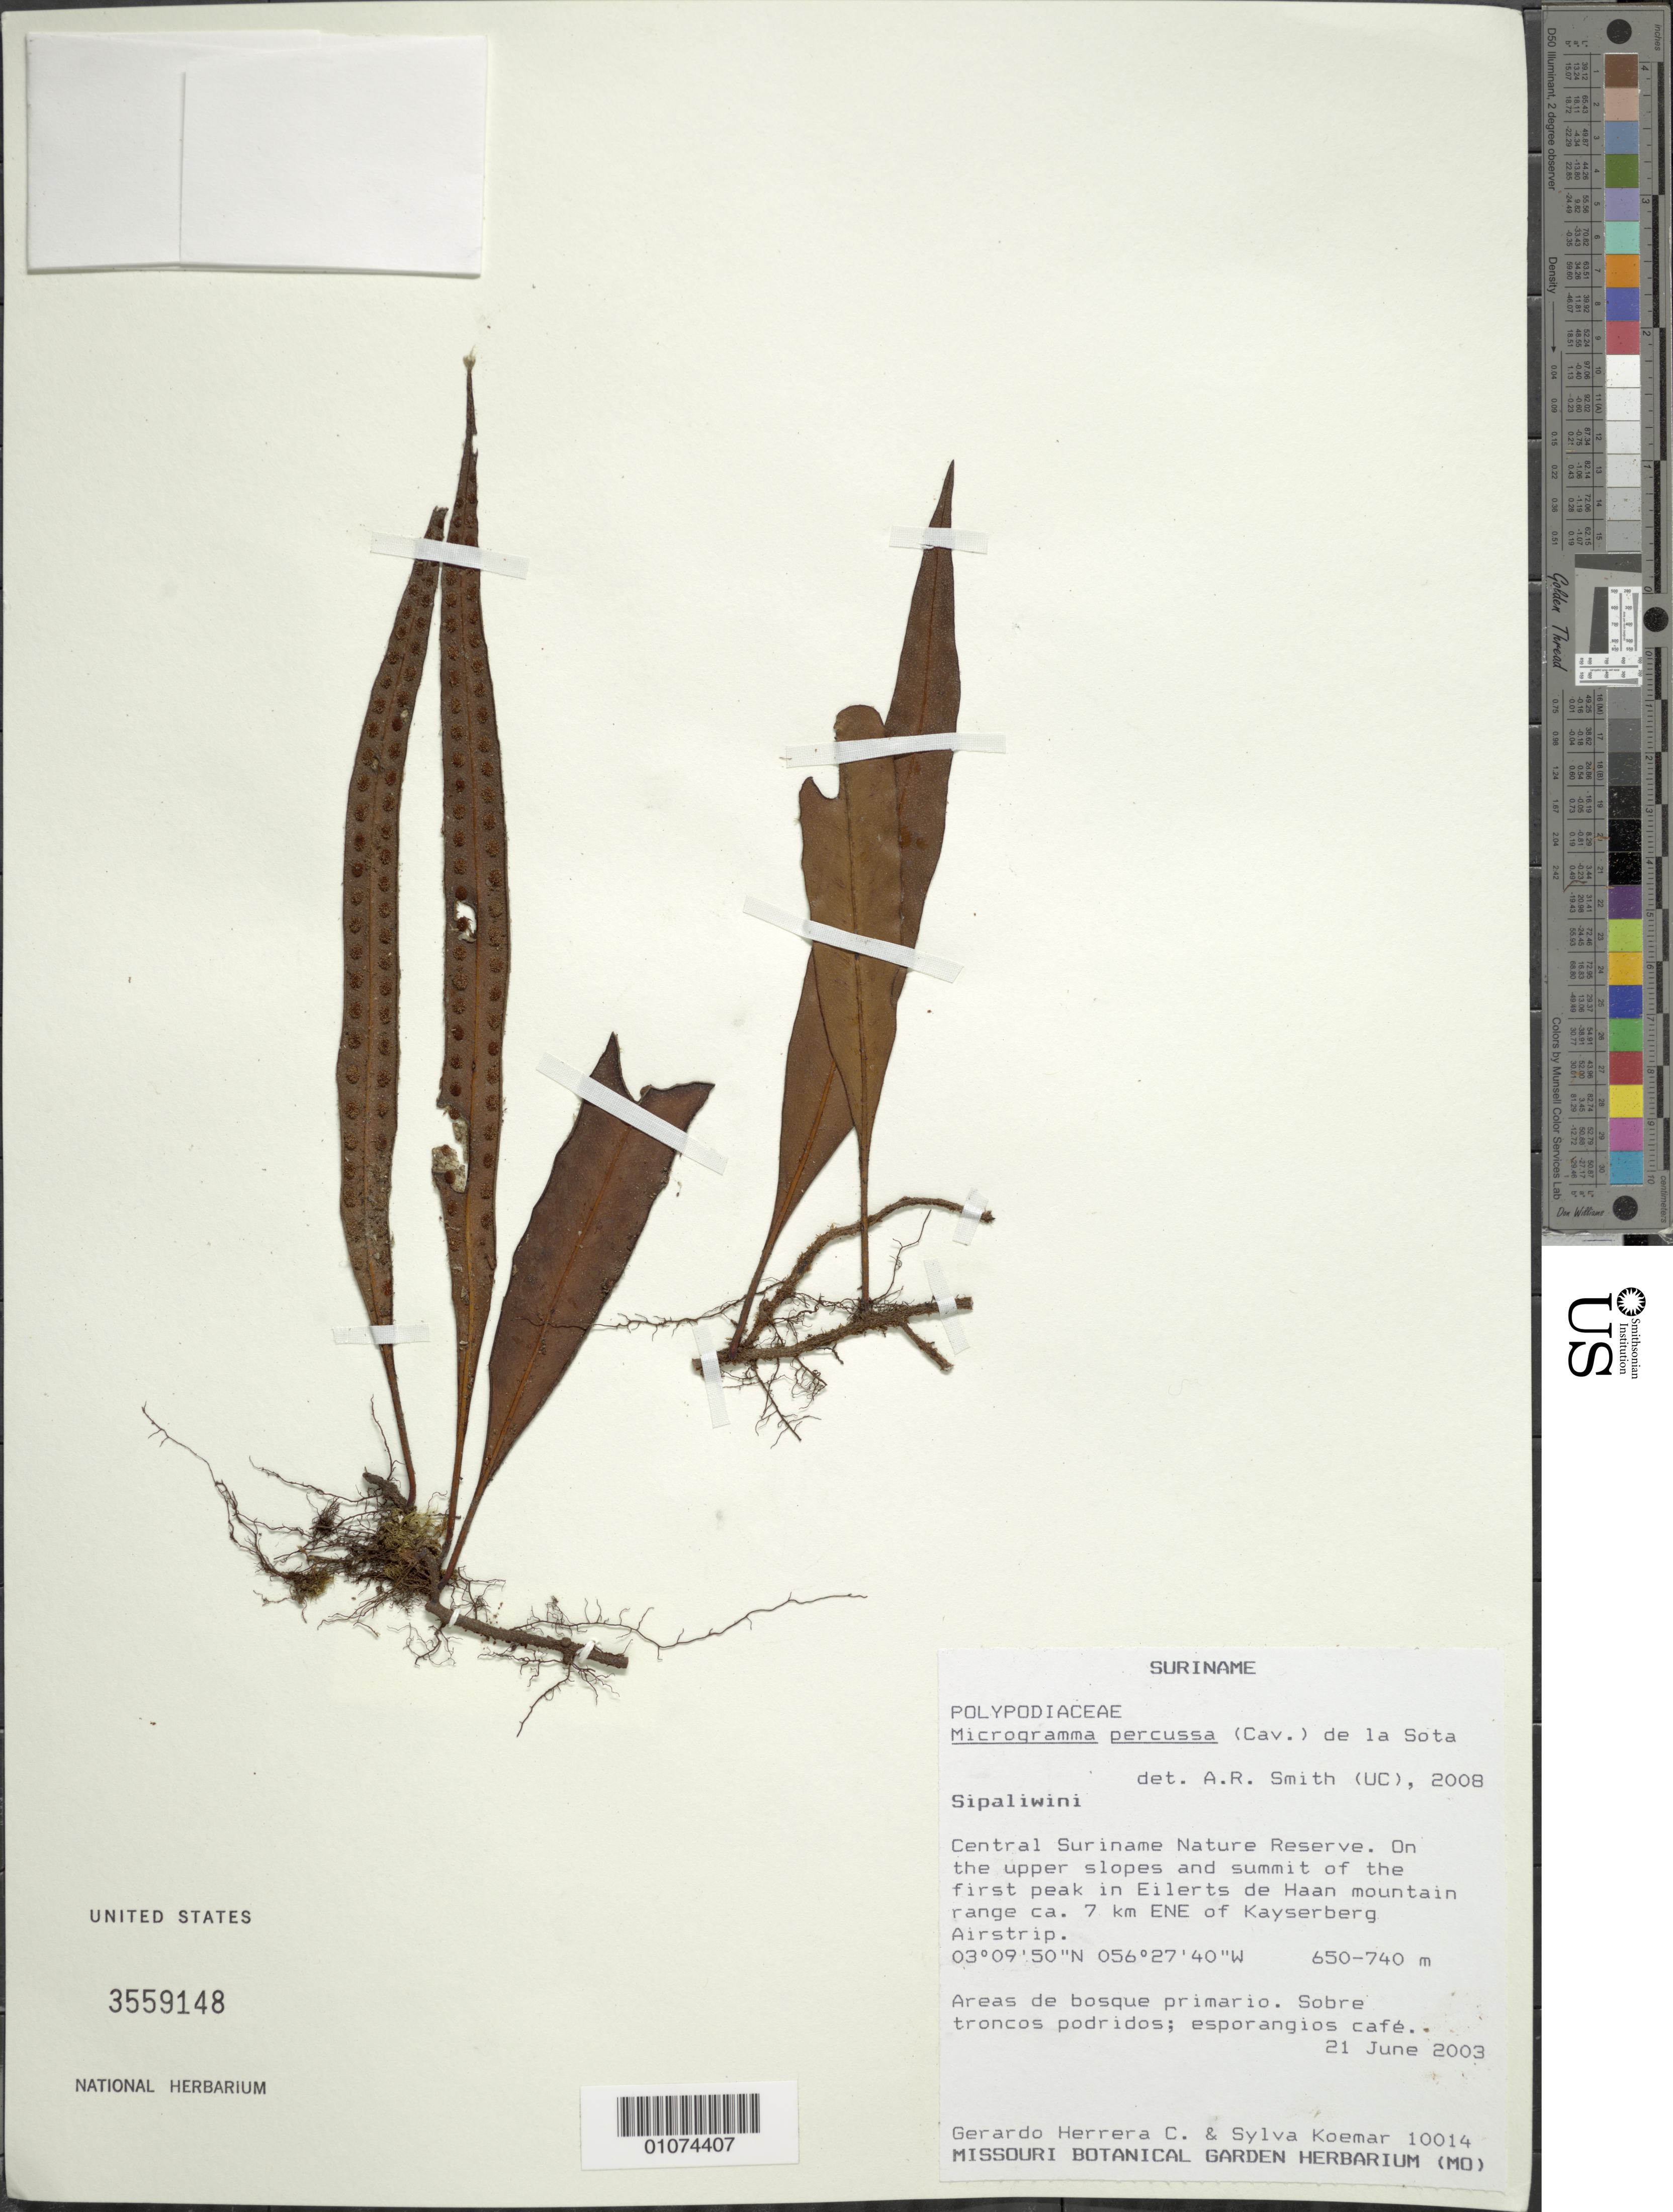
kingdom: Plantae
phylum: Tracheophyta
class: Polypodiopsida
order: Polypodiales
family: Polypodiaceae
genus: Microgramma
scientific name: Microgramma percussa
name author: (Cav.) de la Sota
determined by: Smith, Alan R., (UC)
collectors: G. Herrera Ch. & S. Koemar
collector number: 10014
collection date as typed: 21-Jun-03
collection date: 2003-06-21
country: Suriname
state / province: Sipaliwini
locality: Central Suriname Nature Reserve. On the upper slopes and summit of the first peak in Eilerts de Haan mountain range ca. 7 km ENE of Kayserberg Airstrip.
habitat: Areas de bosque primario.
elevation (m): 650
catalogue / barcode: US 3559148